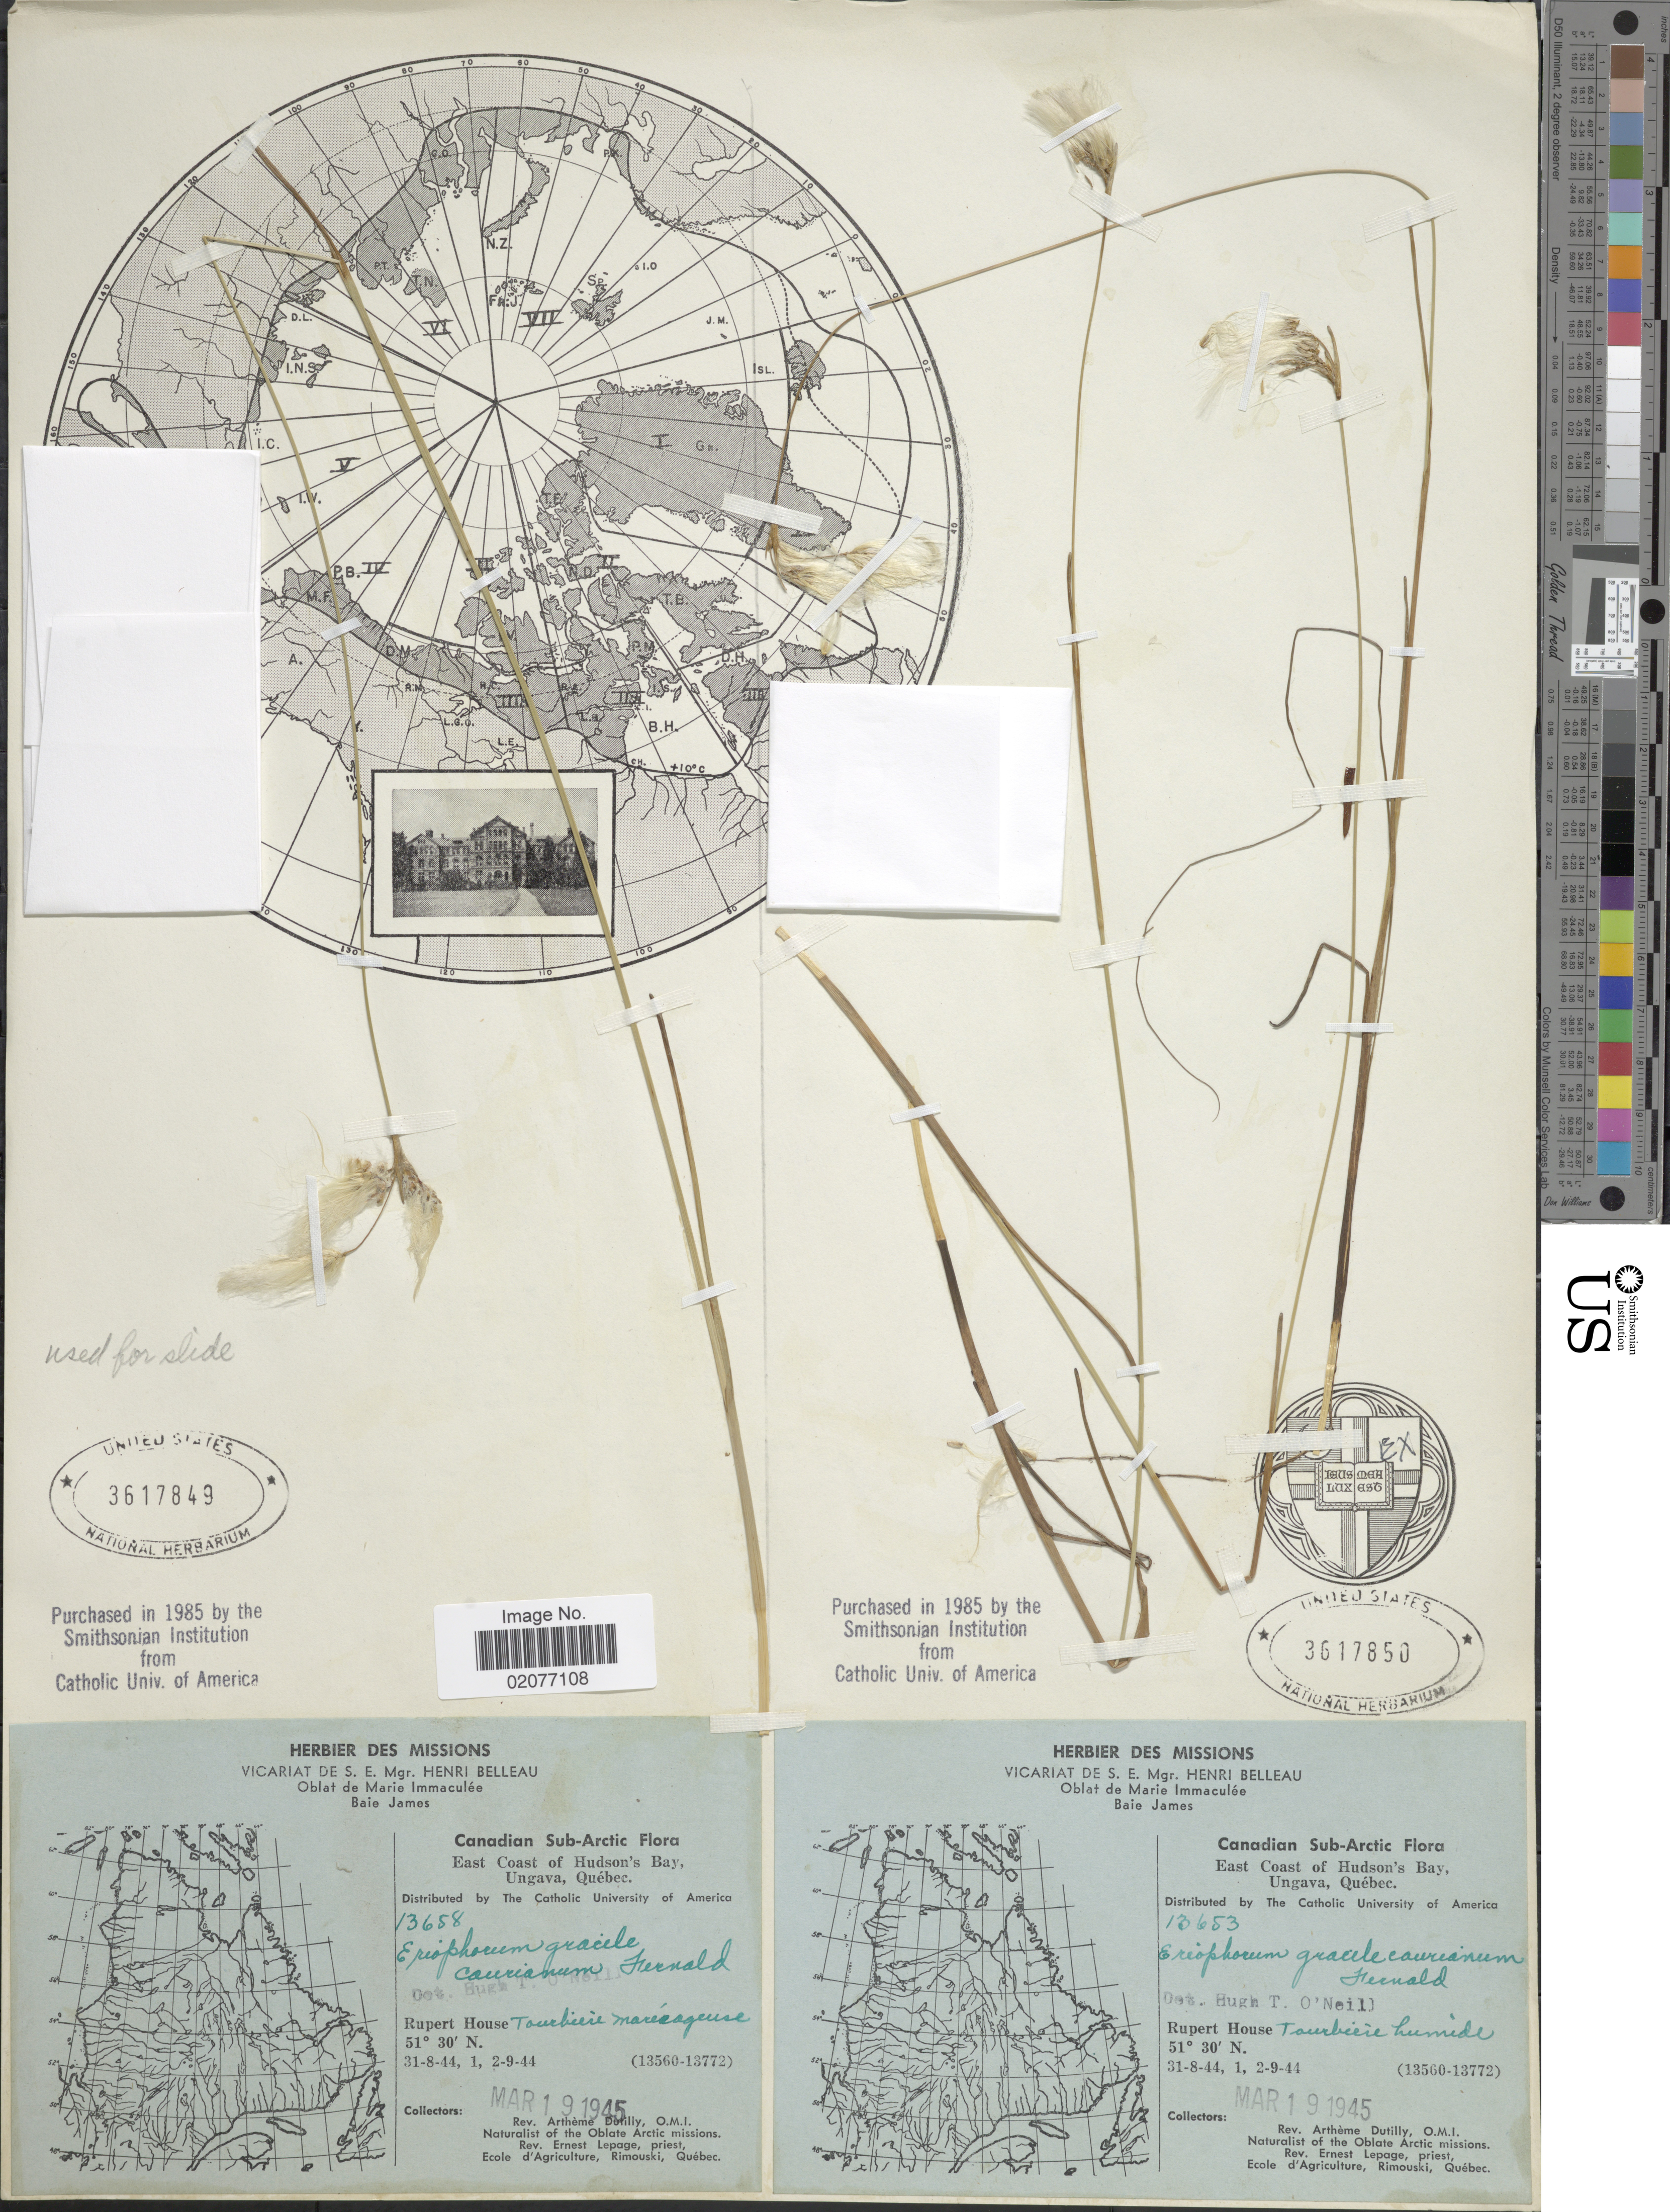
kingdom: Plantae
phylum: Tracheophyta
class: Liliopsida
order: Poales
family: Cyperaceae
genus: Eriophorum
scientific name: Eriophorum gracile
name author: W.D.J. Koch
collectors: A. Dutilly & E. Lepage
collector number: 13658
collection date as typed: Transcribed d/m/y: 31/8/44 to 2/9/44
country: Canada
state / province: Quebec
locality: Canadian Sub-Arctic, East Coast of Hudson's Bay, Ungava, Rupert House, Tourbiere marecageuse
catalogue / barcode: US 3617849